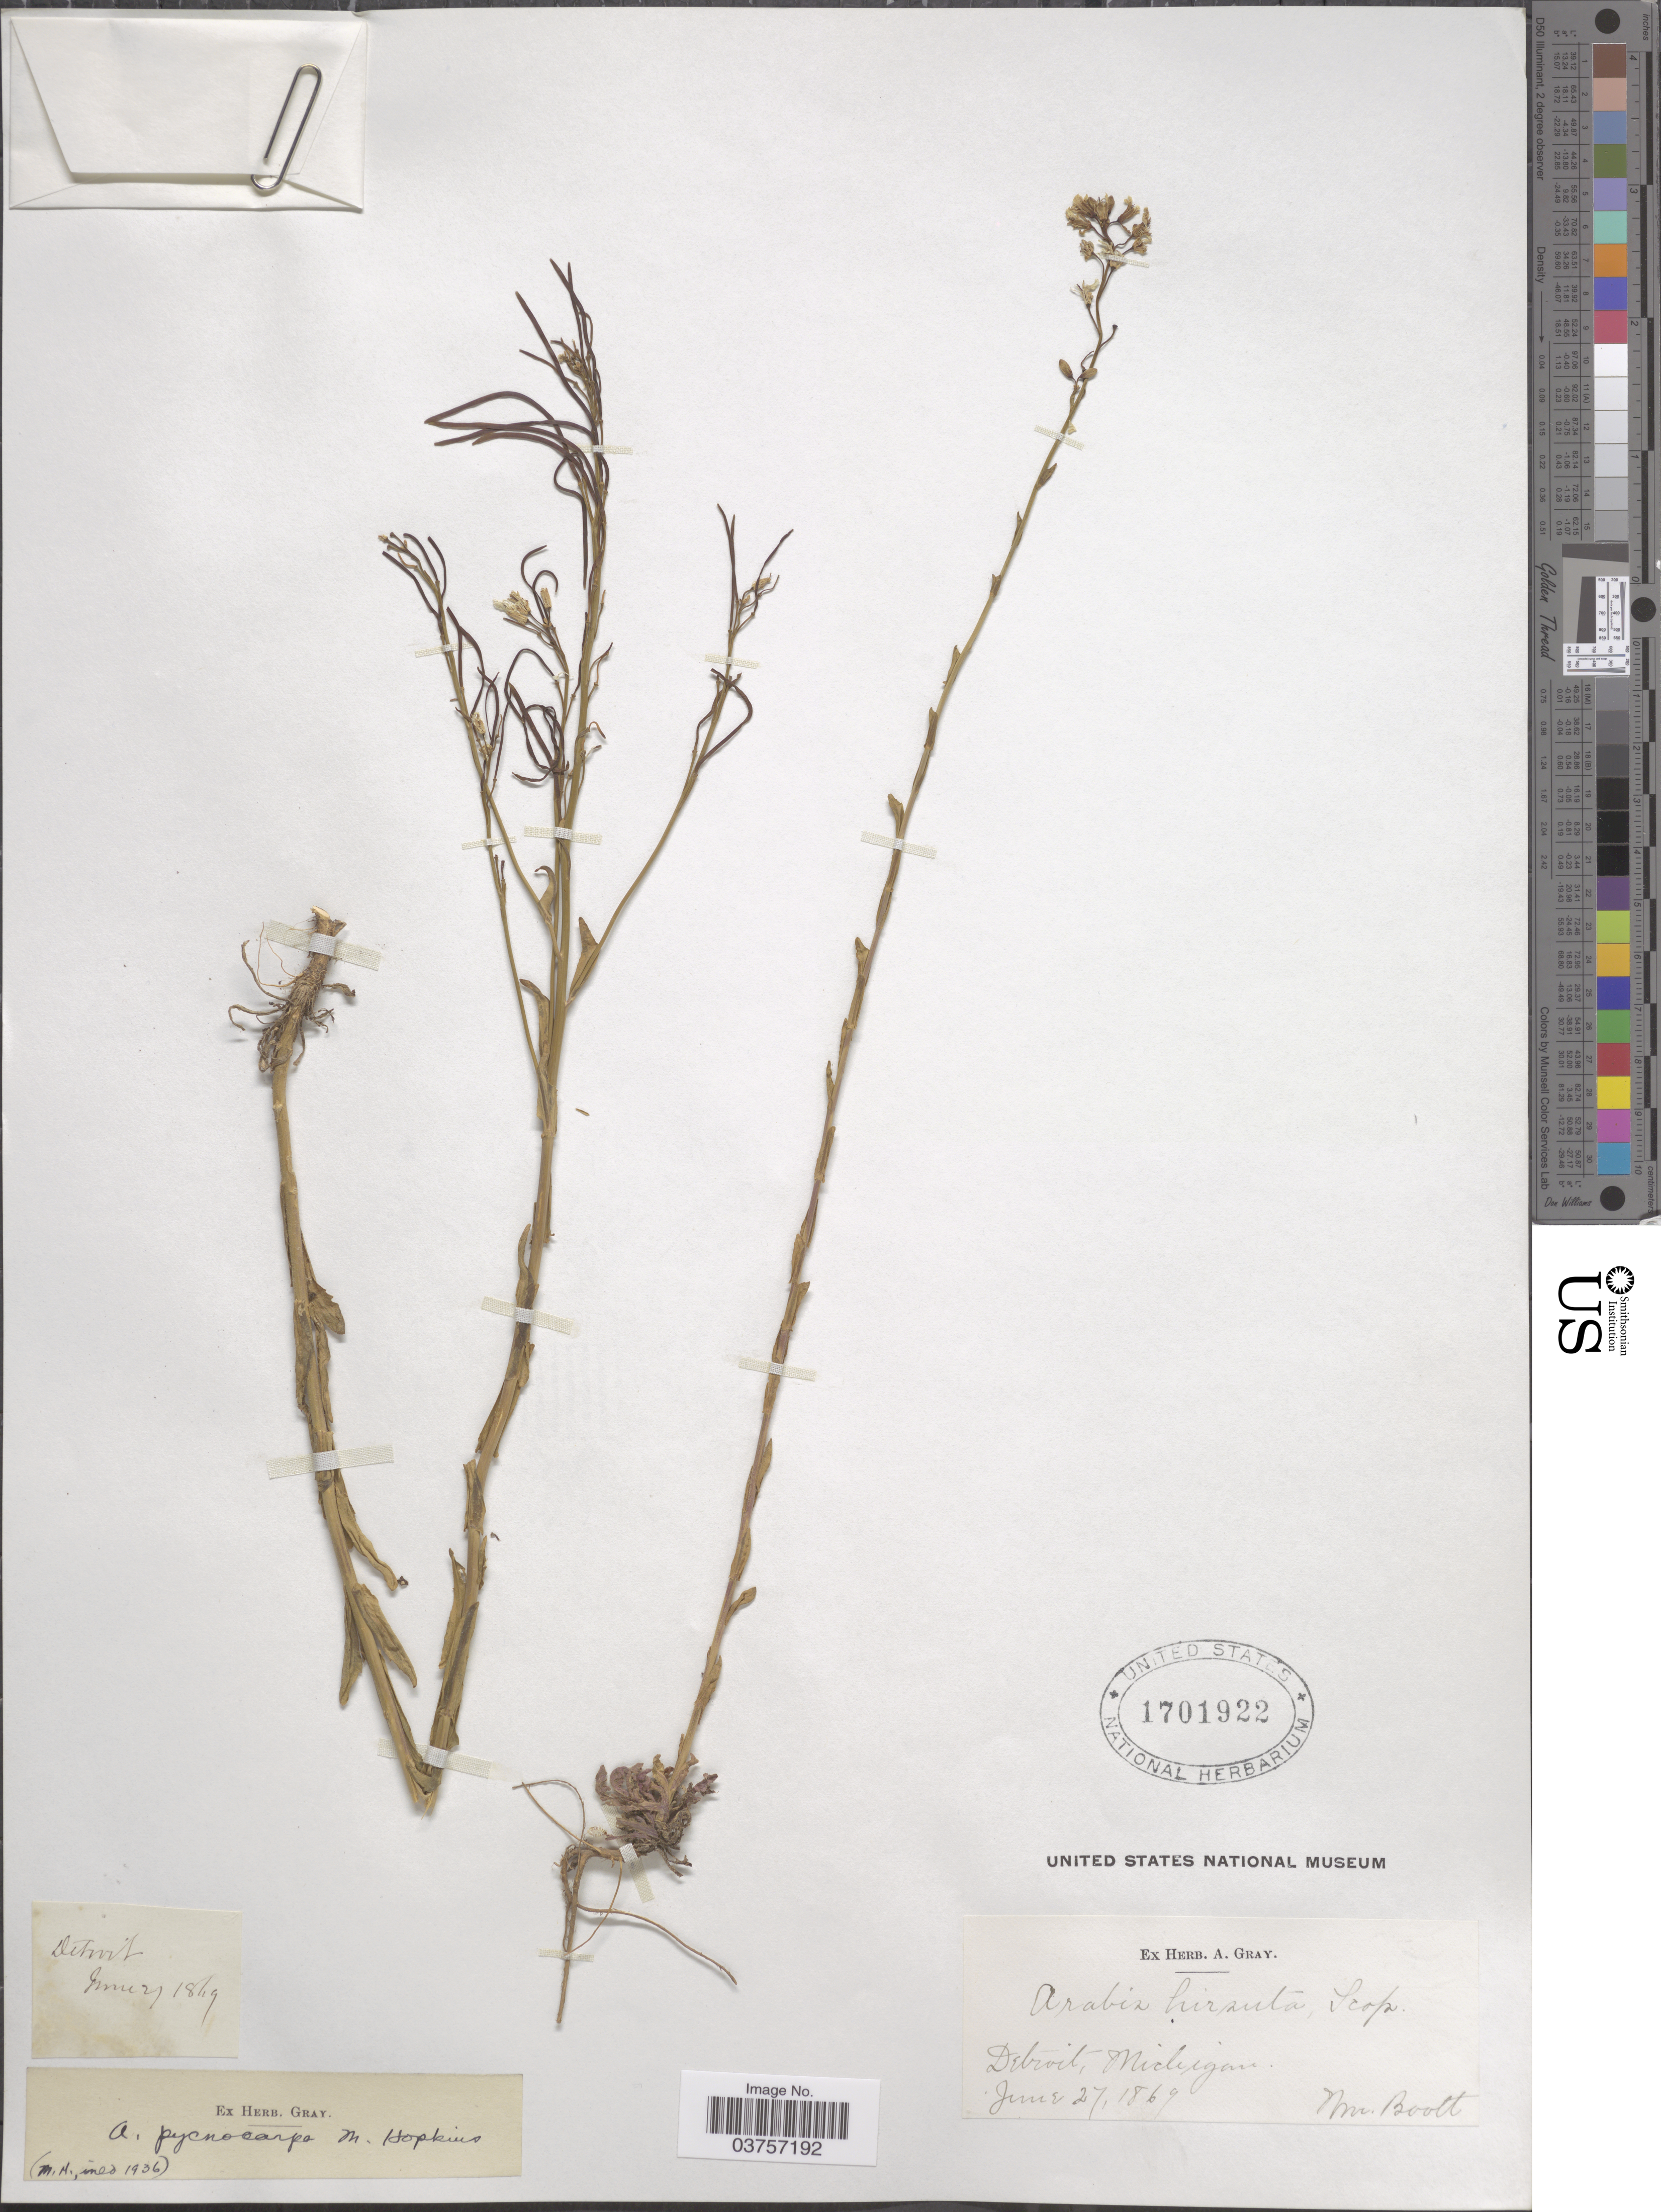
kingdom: Plantae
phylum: Tracheophyta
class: Magnoliopsida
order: Brassicales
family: Brassicaceae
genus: Arabis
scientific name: Arabis hirsuta var. pycnocarpa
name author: M. Hopkins & Rollins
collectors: W. Boott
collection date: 1869-06-27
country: United States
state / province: Michigan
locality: Debroit.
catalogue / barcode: US 1701922